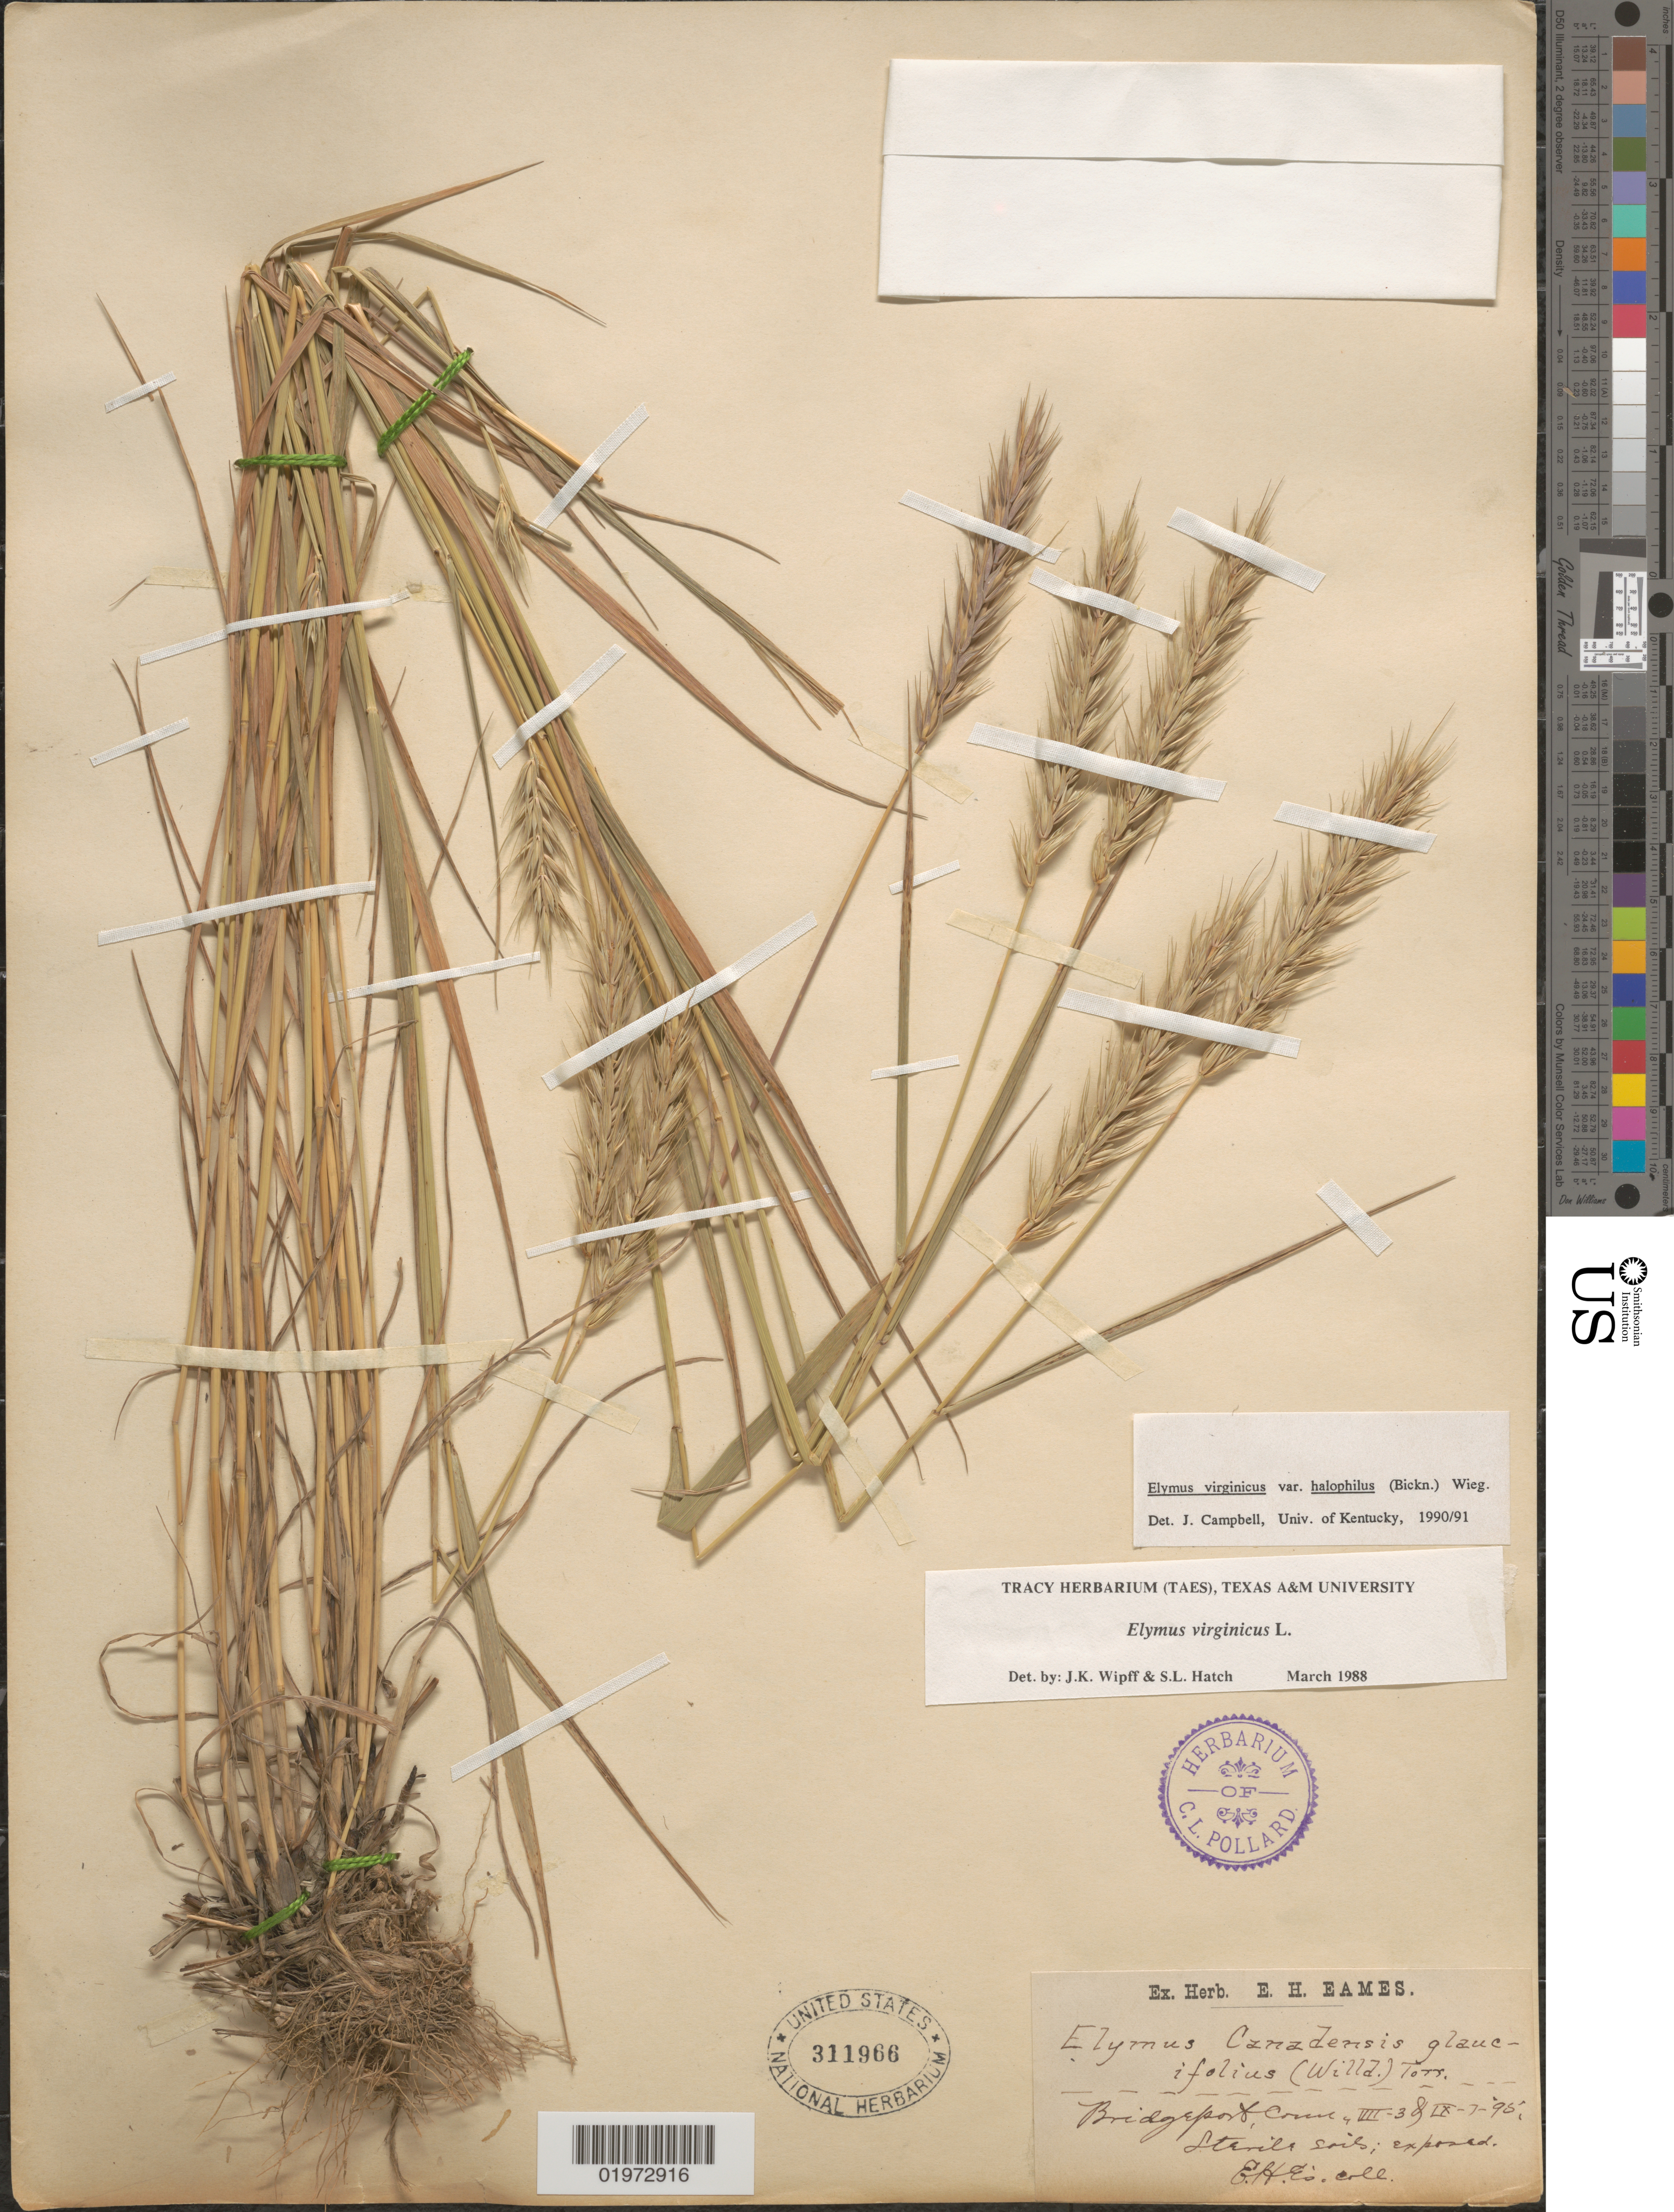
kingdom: Plantae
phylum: Tracheophyta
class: Liliopsida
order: Poales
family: Poaceae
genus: Elymus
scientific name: Elymus virginicus var. halophilus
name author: L.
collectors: E. H. Eames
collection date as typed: Transcribed d/m/y: 3/7/95 to 7/9/95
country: United States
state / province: Connecticut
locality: Bridgeport.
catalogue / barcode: US 311966